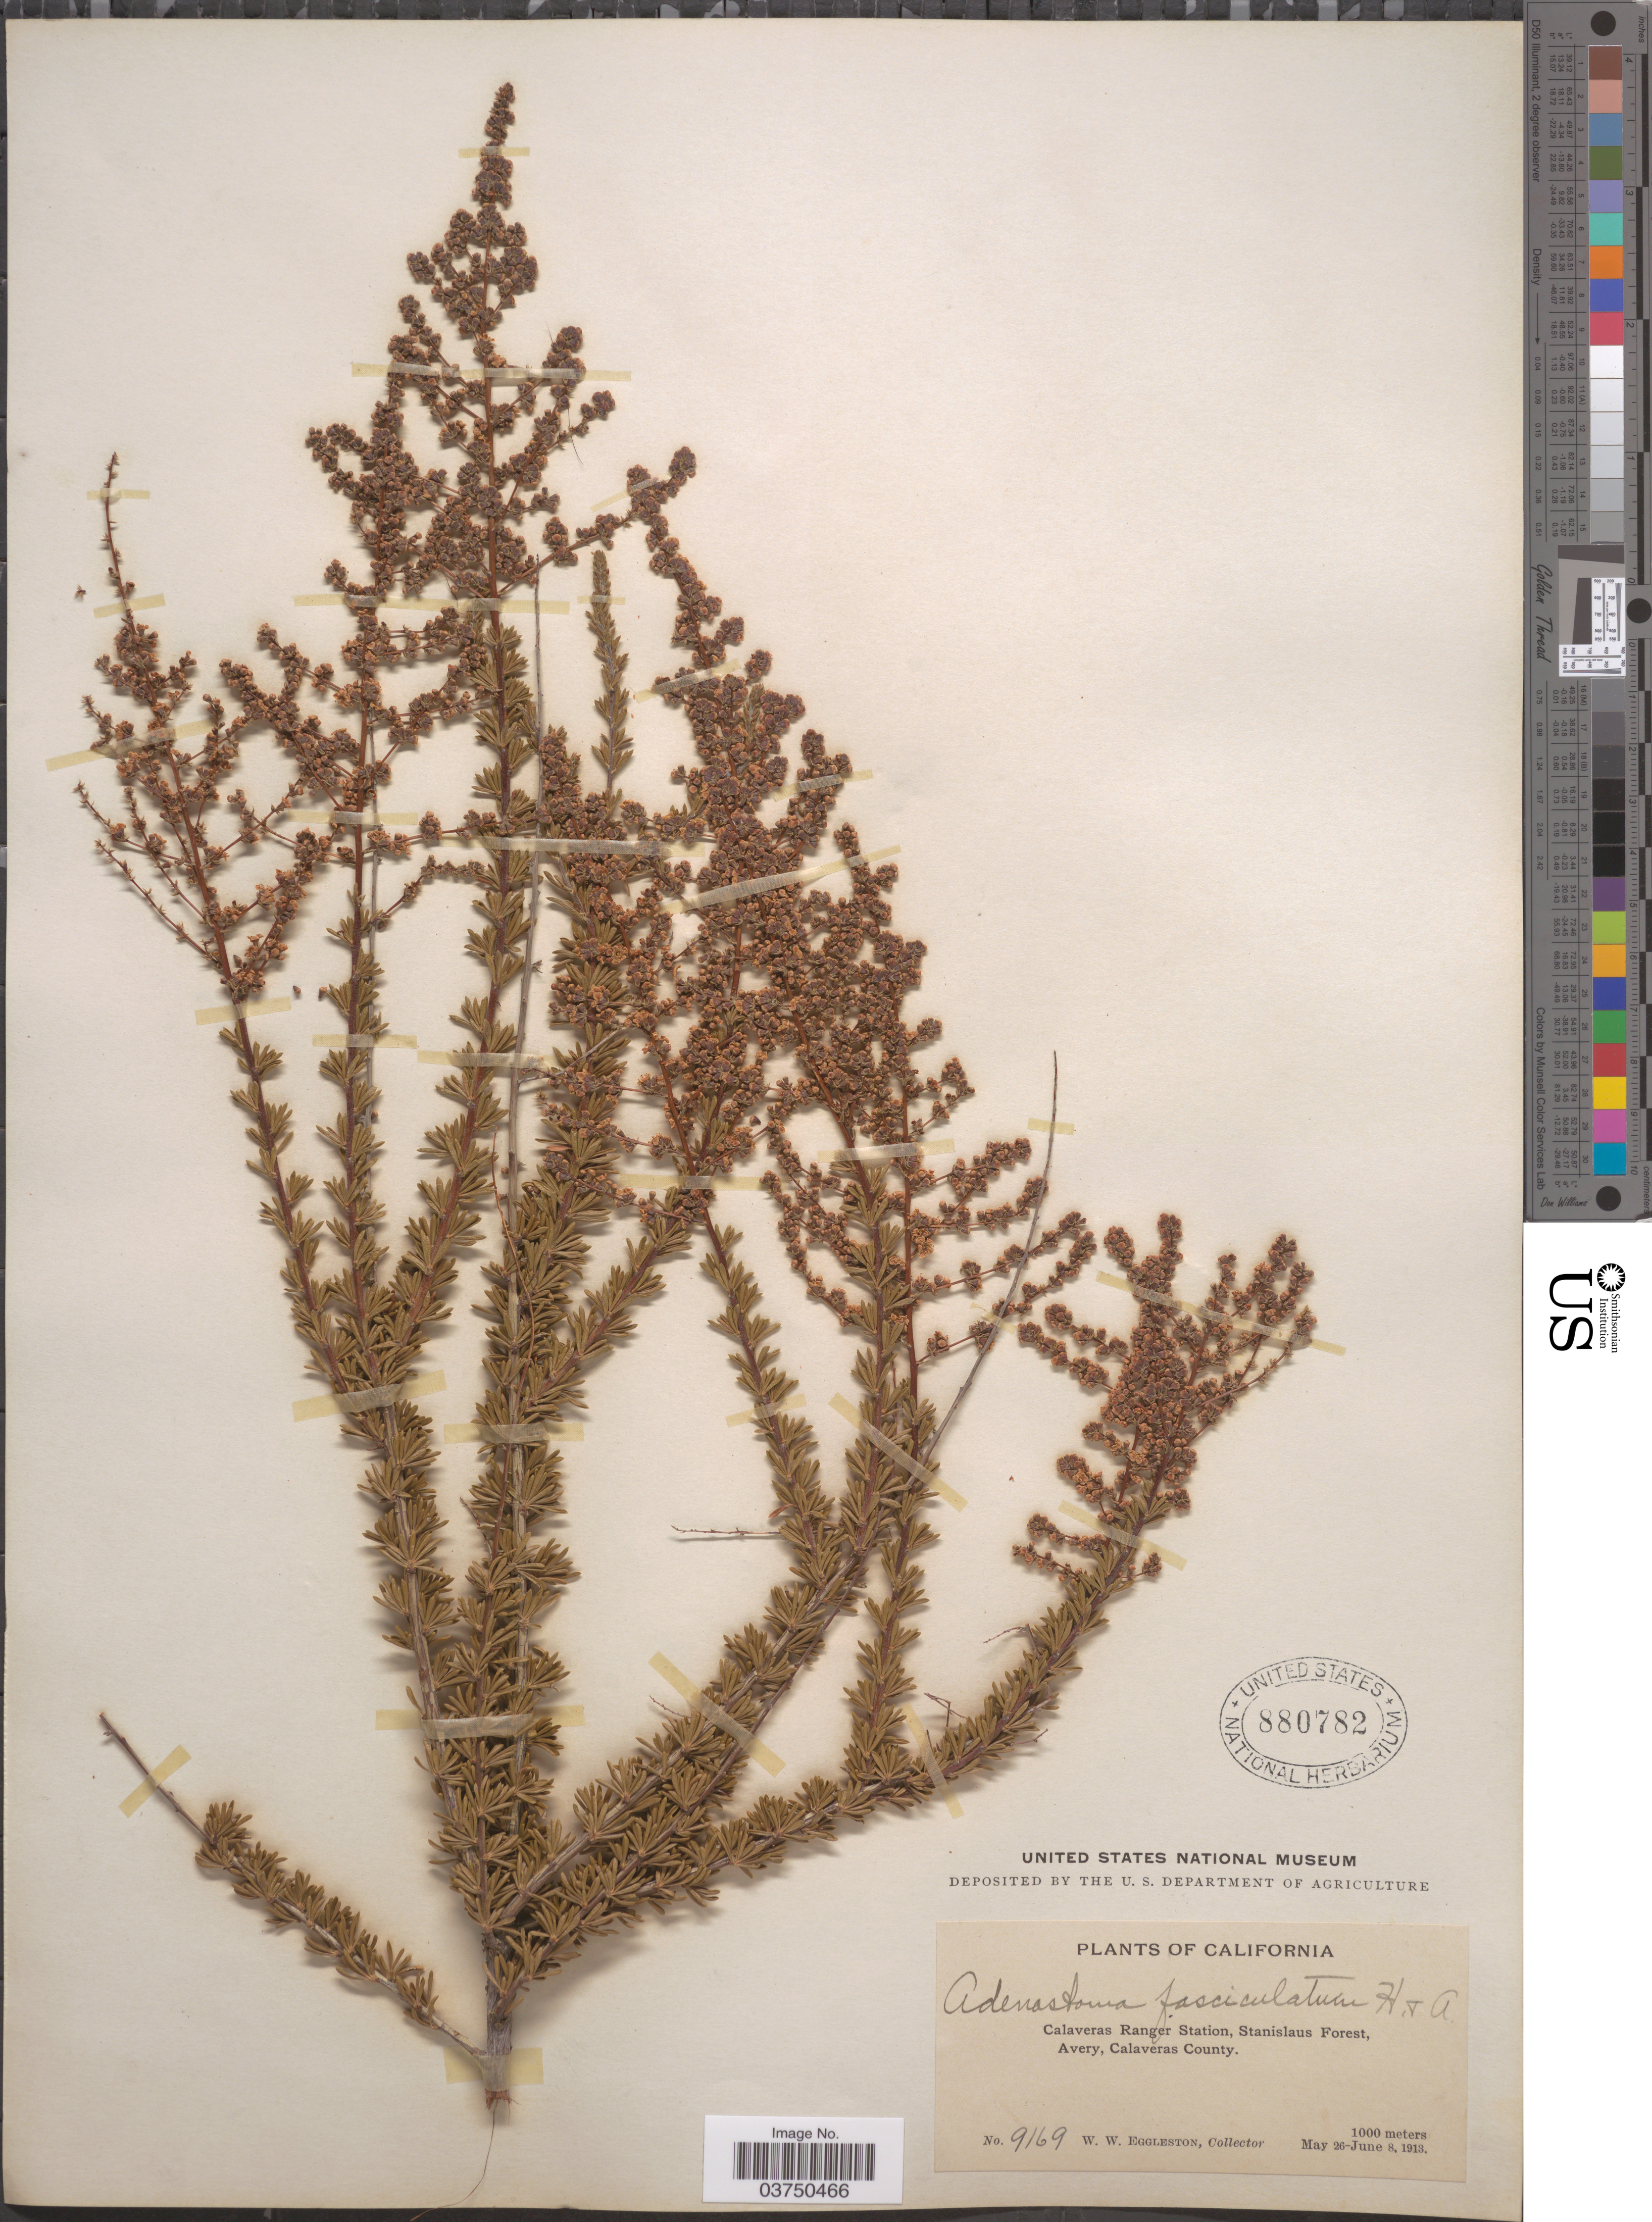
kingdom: Plantae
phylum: Tracheophyta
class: Magnoliopsida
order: Rosales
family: Rosaceae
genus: Adenostoma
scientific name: Adenostoma fasciculatum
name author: Hook. & Arn.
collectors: W. W. Eggleston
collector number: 9169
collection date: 1913-05-26/1913-06-08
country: United States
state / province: California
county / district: Calaveras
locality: Calaveras Ranger Station, Stanislaus Forest, Avery, Calaveras County.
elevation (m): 1000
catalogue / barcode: US 880782